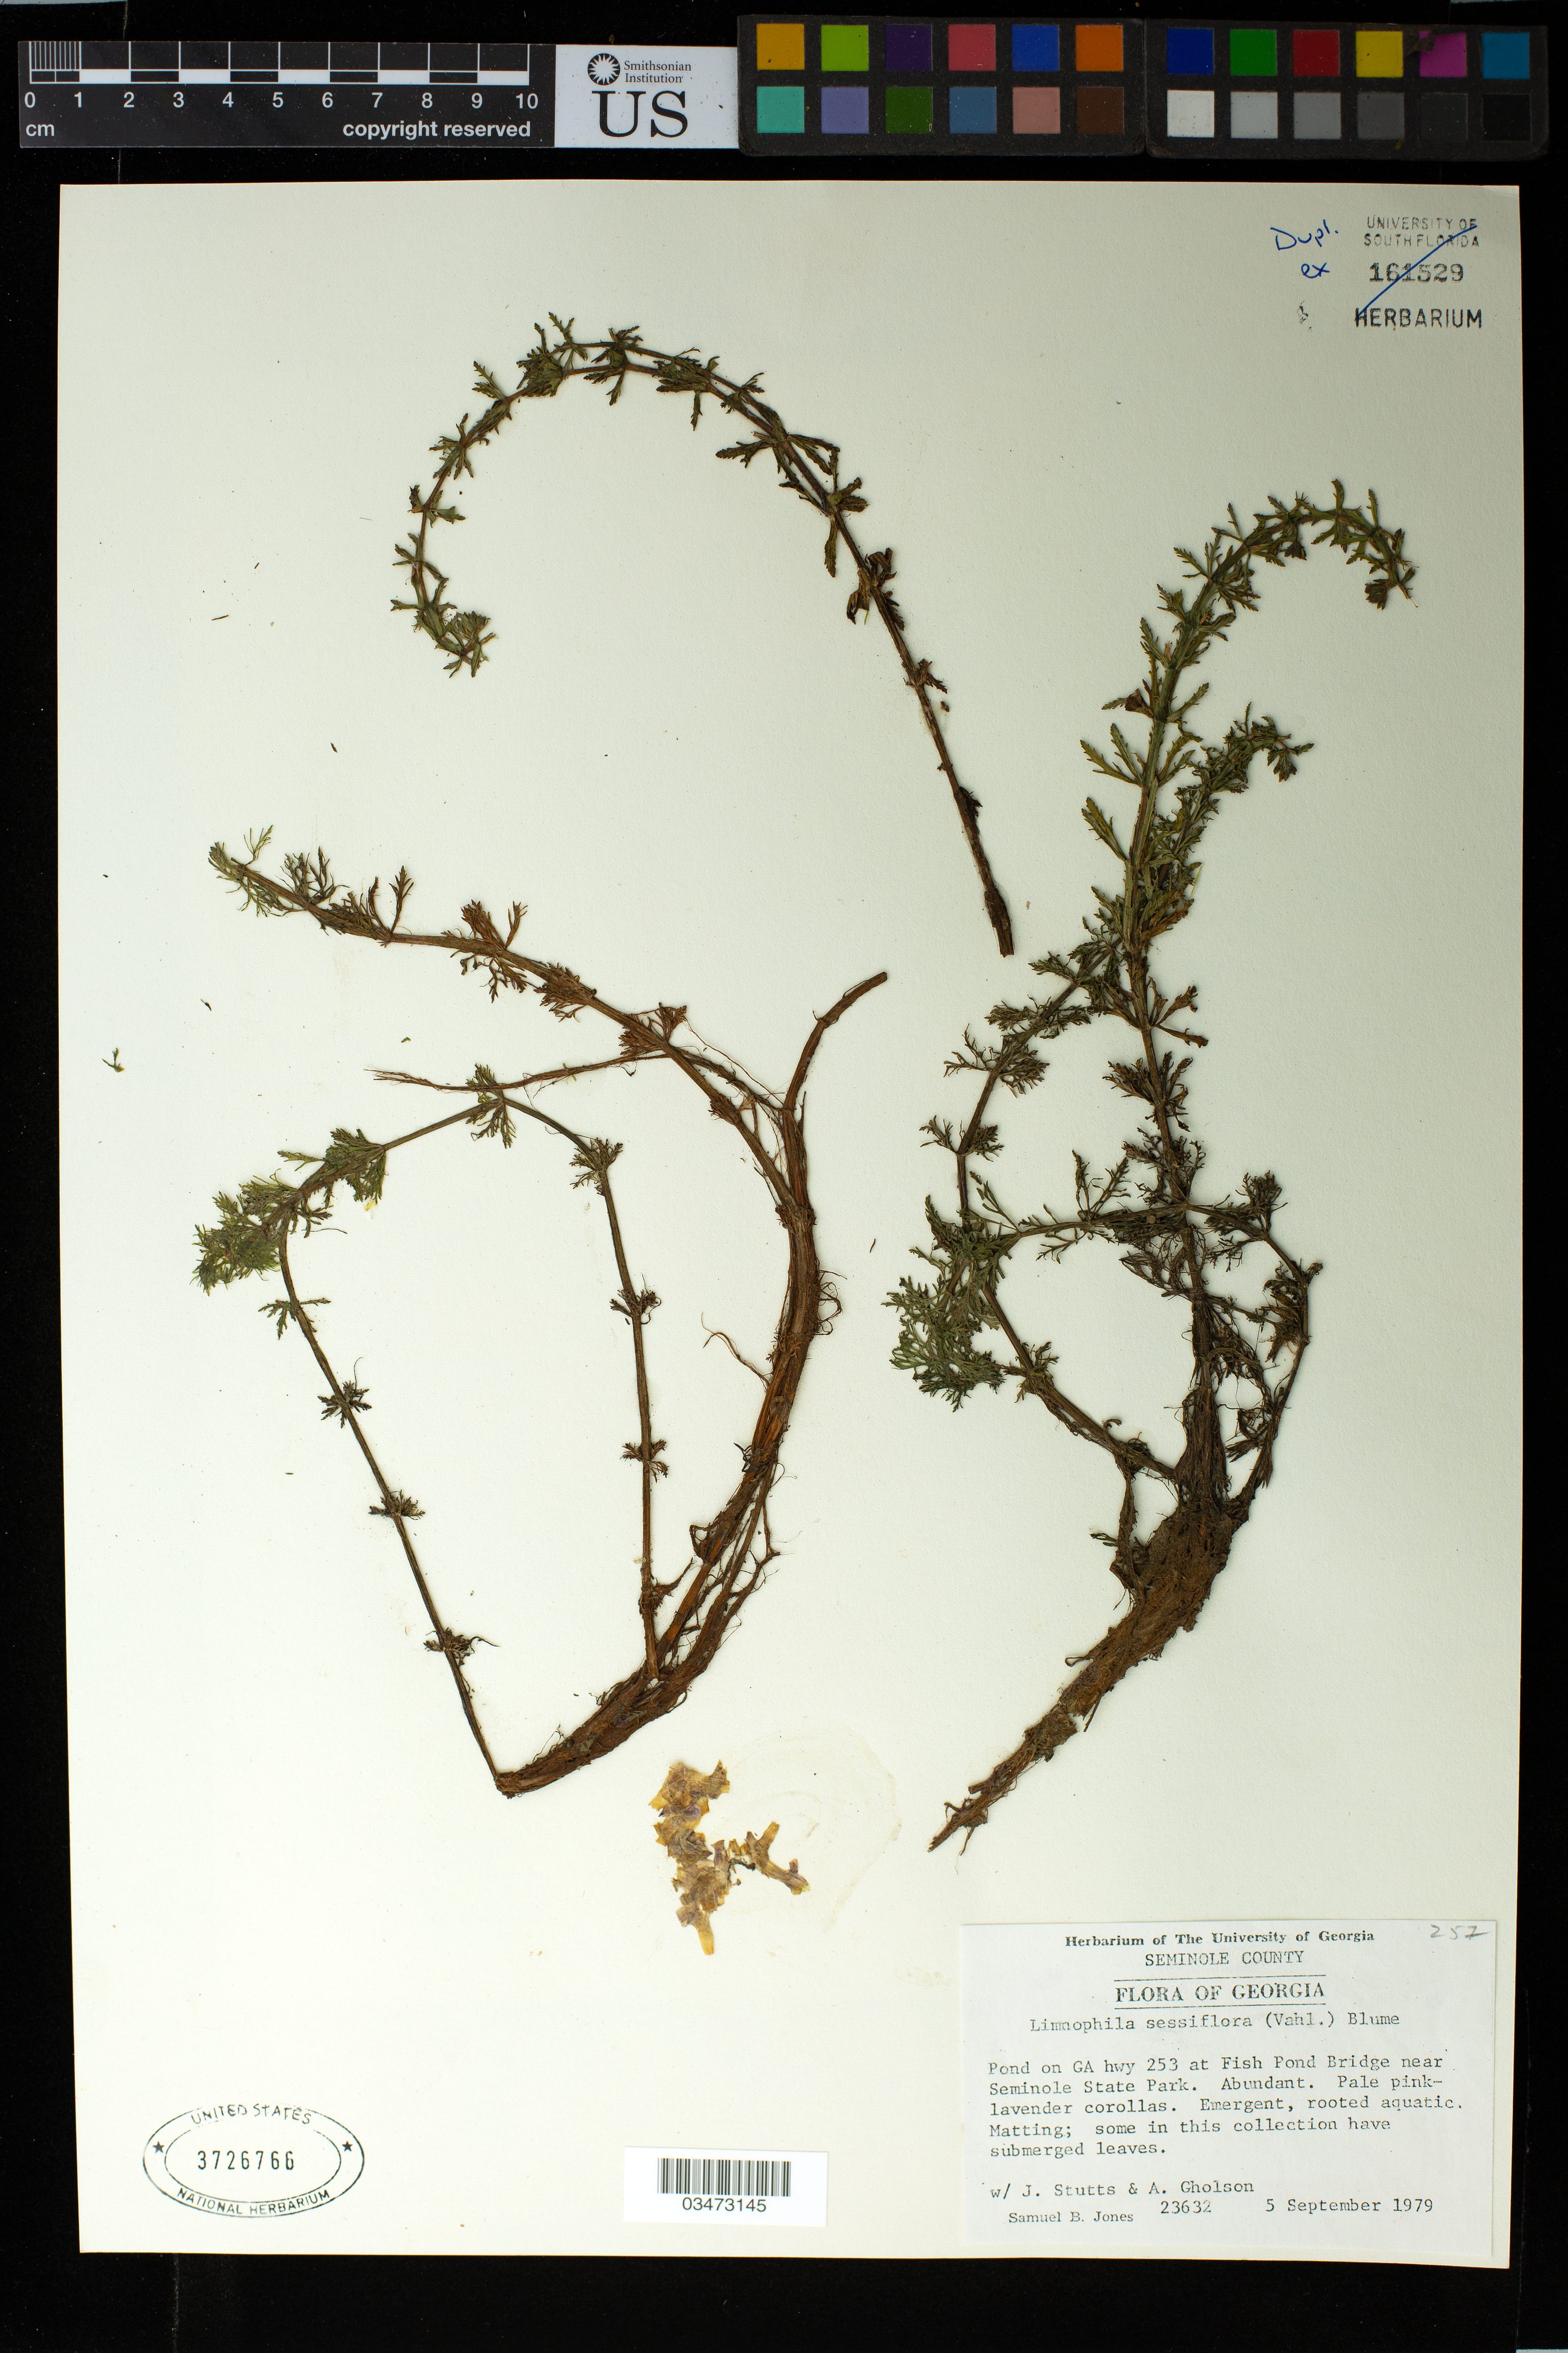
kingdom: Plantae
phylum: Tracheophyta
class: Magnoliopsida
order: Lamiales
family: Plantaginaceae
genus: Limnophila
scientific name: Limnophila sessiliflora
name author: (Vahl) Blume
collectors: J. Stutts & A. Gholson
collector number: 257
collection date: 1979-09-05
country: United States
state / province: Georgia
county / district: Seminole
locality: Pond on GA hwy 253 at Fish Pond Bridge near Seminole State Park.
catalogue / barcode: US 3726766